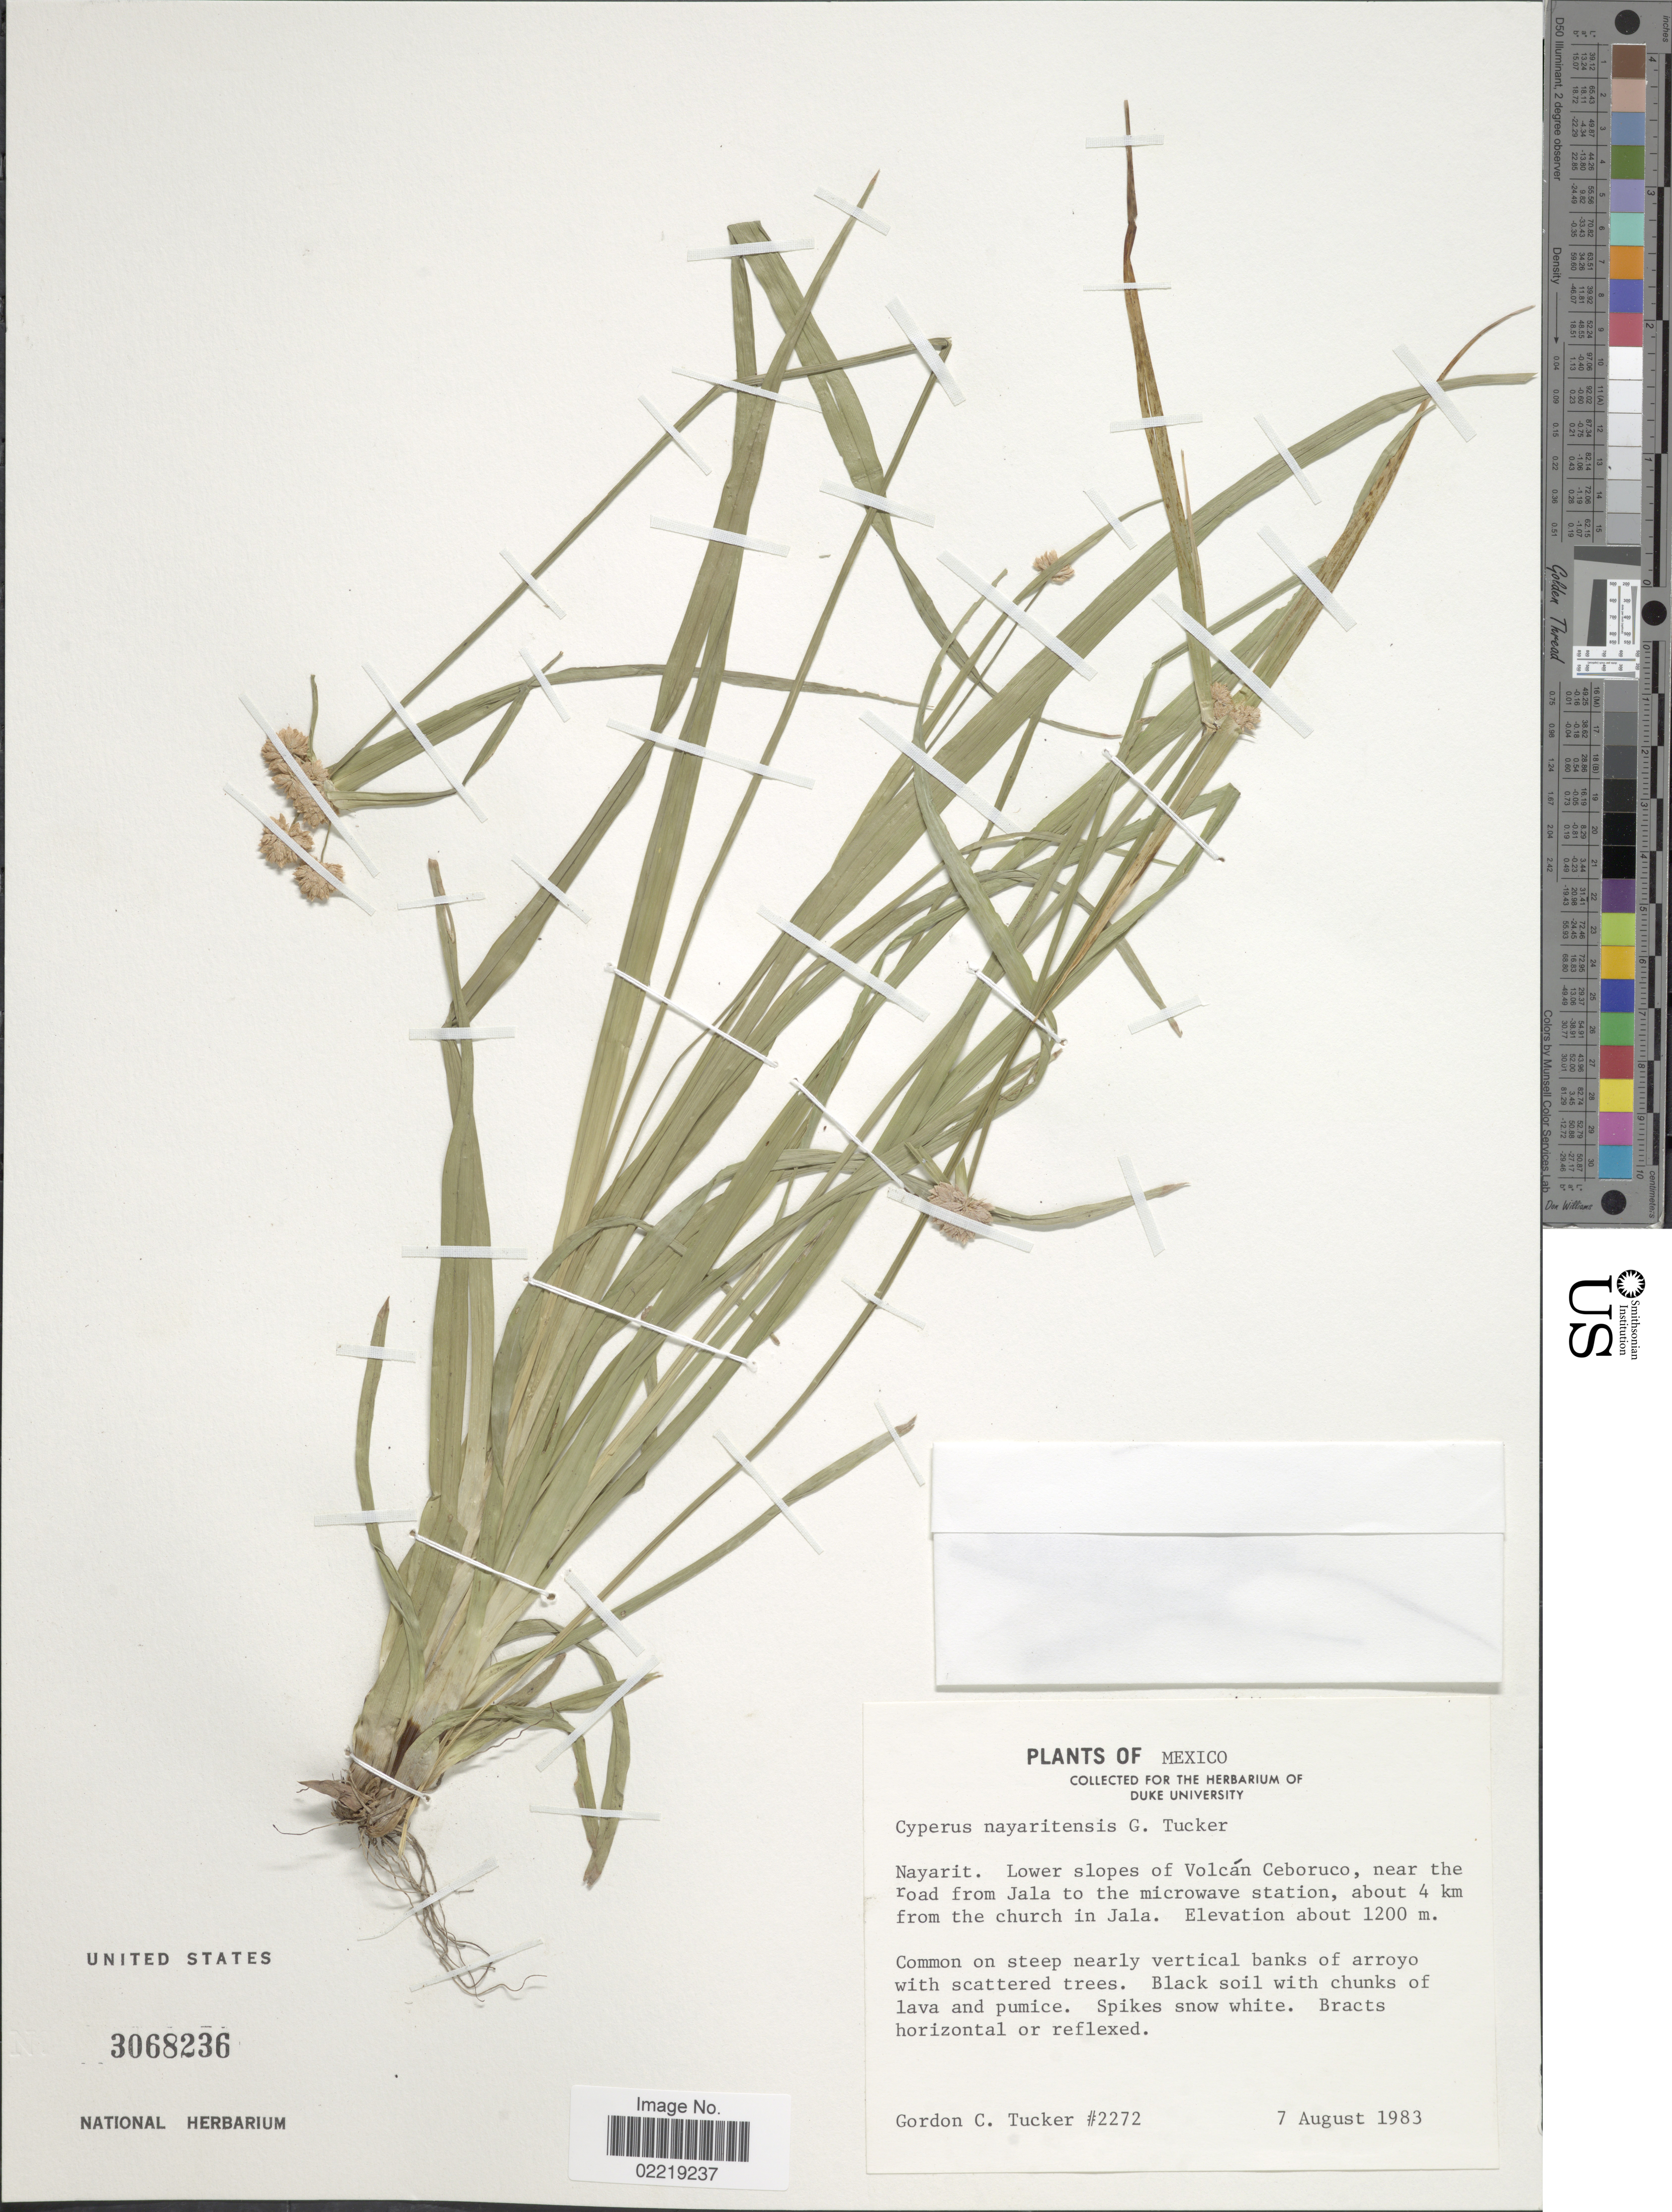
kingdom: Plantae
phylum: Tracheophyta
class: Liliopsida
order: Poales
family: Cyperaceae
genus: Cyperus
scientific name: Cyperus nayaritensis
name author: G.C. Tucker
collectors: G. C. Tucker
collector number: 2272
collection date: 1983-08-07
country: Mexico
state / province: Nayarit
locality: Nayarit, Lower slopes of Volcan Ceboruco, near the road from Jala to the microwave station, about 4 km from the churcch in Jala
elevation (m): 1200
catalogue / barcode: US 3068236